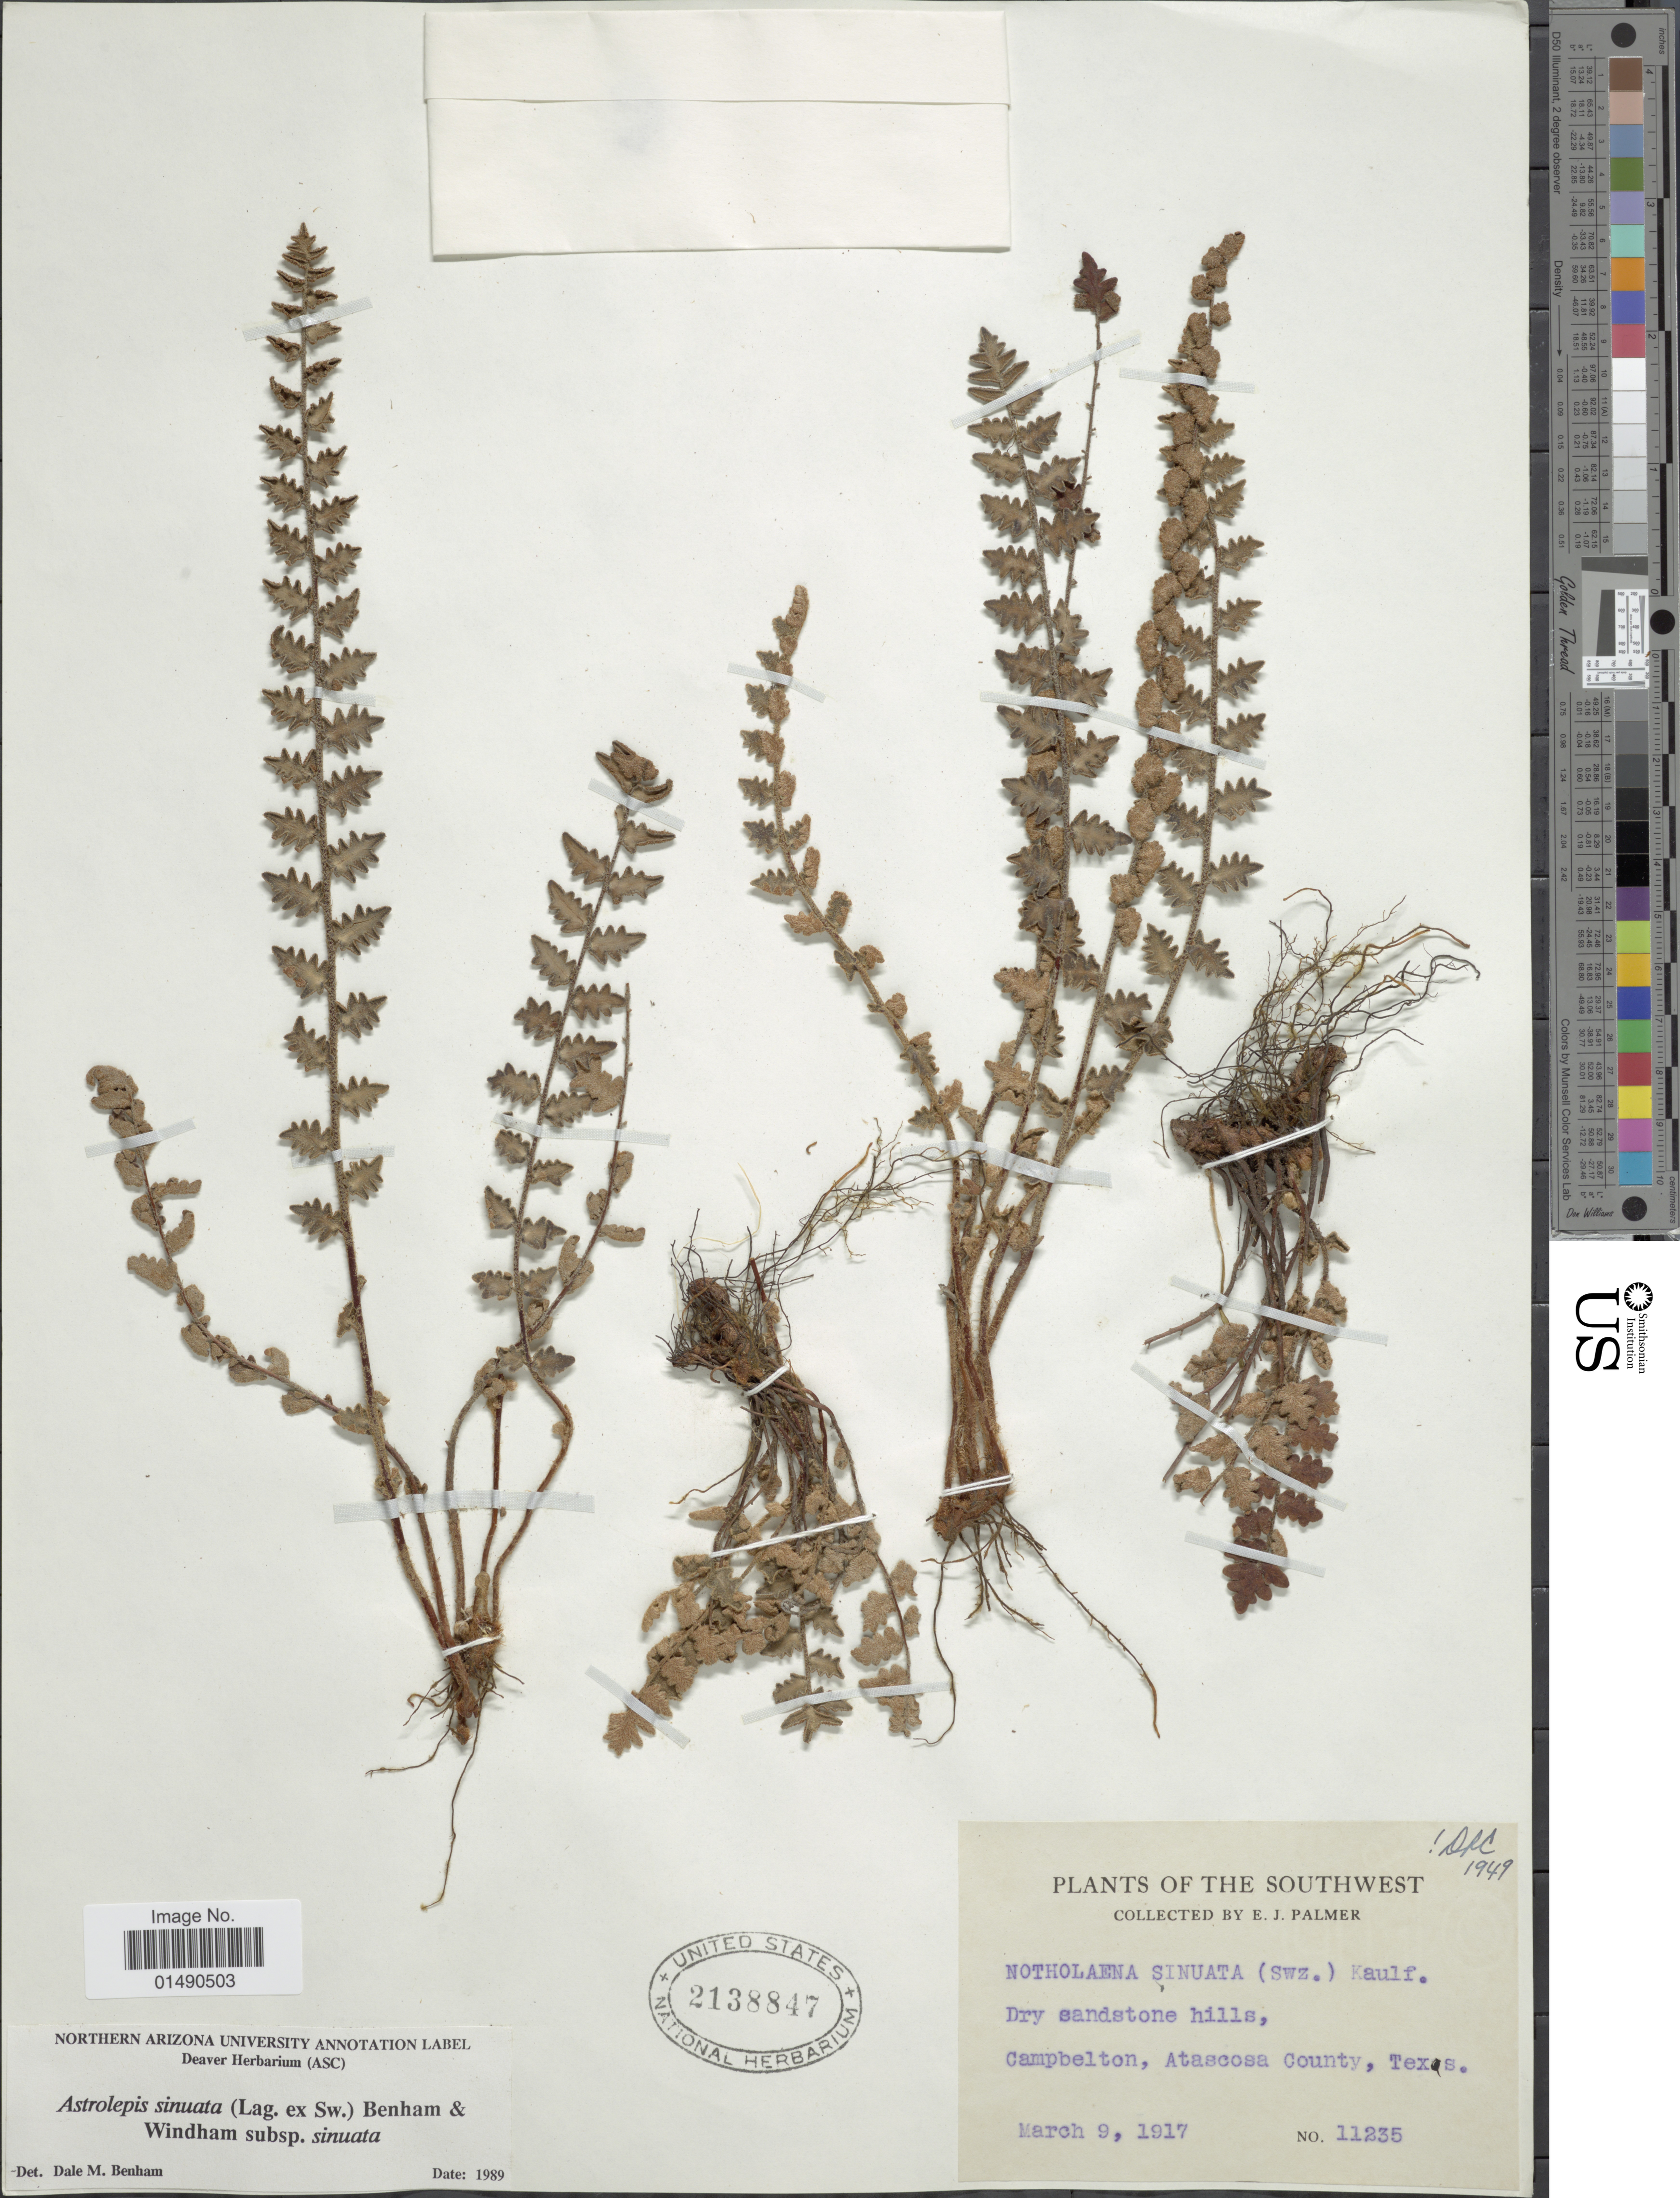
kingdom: Plantae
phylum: Tracheophyta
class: Polypodiopsida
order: Polypodiales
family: Pteridaceae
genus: Astrolepis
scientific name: Astrolepis sinuata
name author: (Lag. ex Sw.) D.M. Benham & Windham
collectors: E. J. Palmer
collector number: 11235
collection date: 1917-03-09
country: United States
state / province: Texas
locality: Southwest, Campbelton, Atascosa County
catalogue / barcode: US 2138847